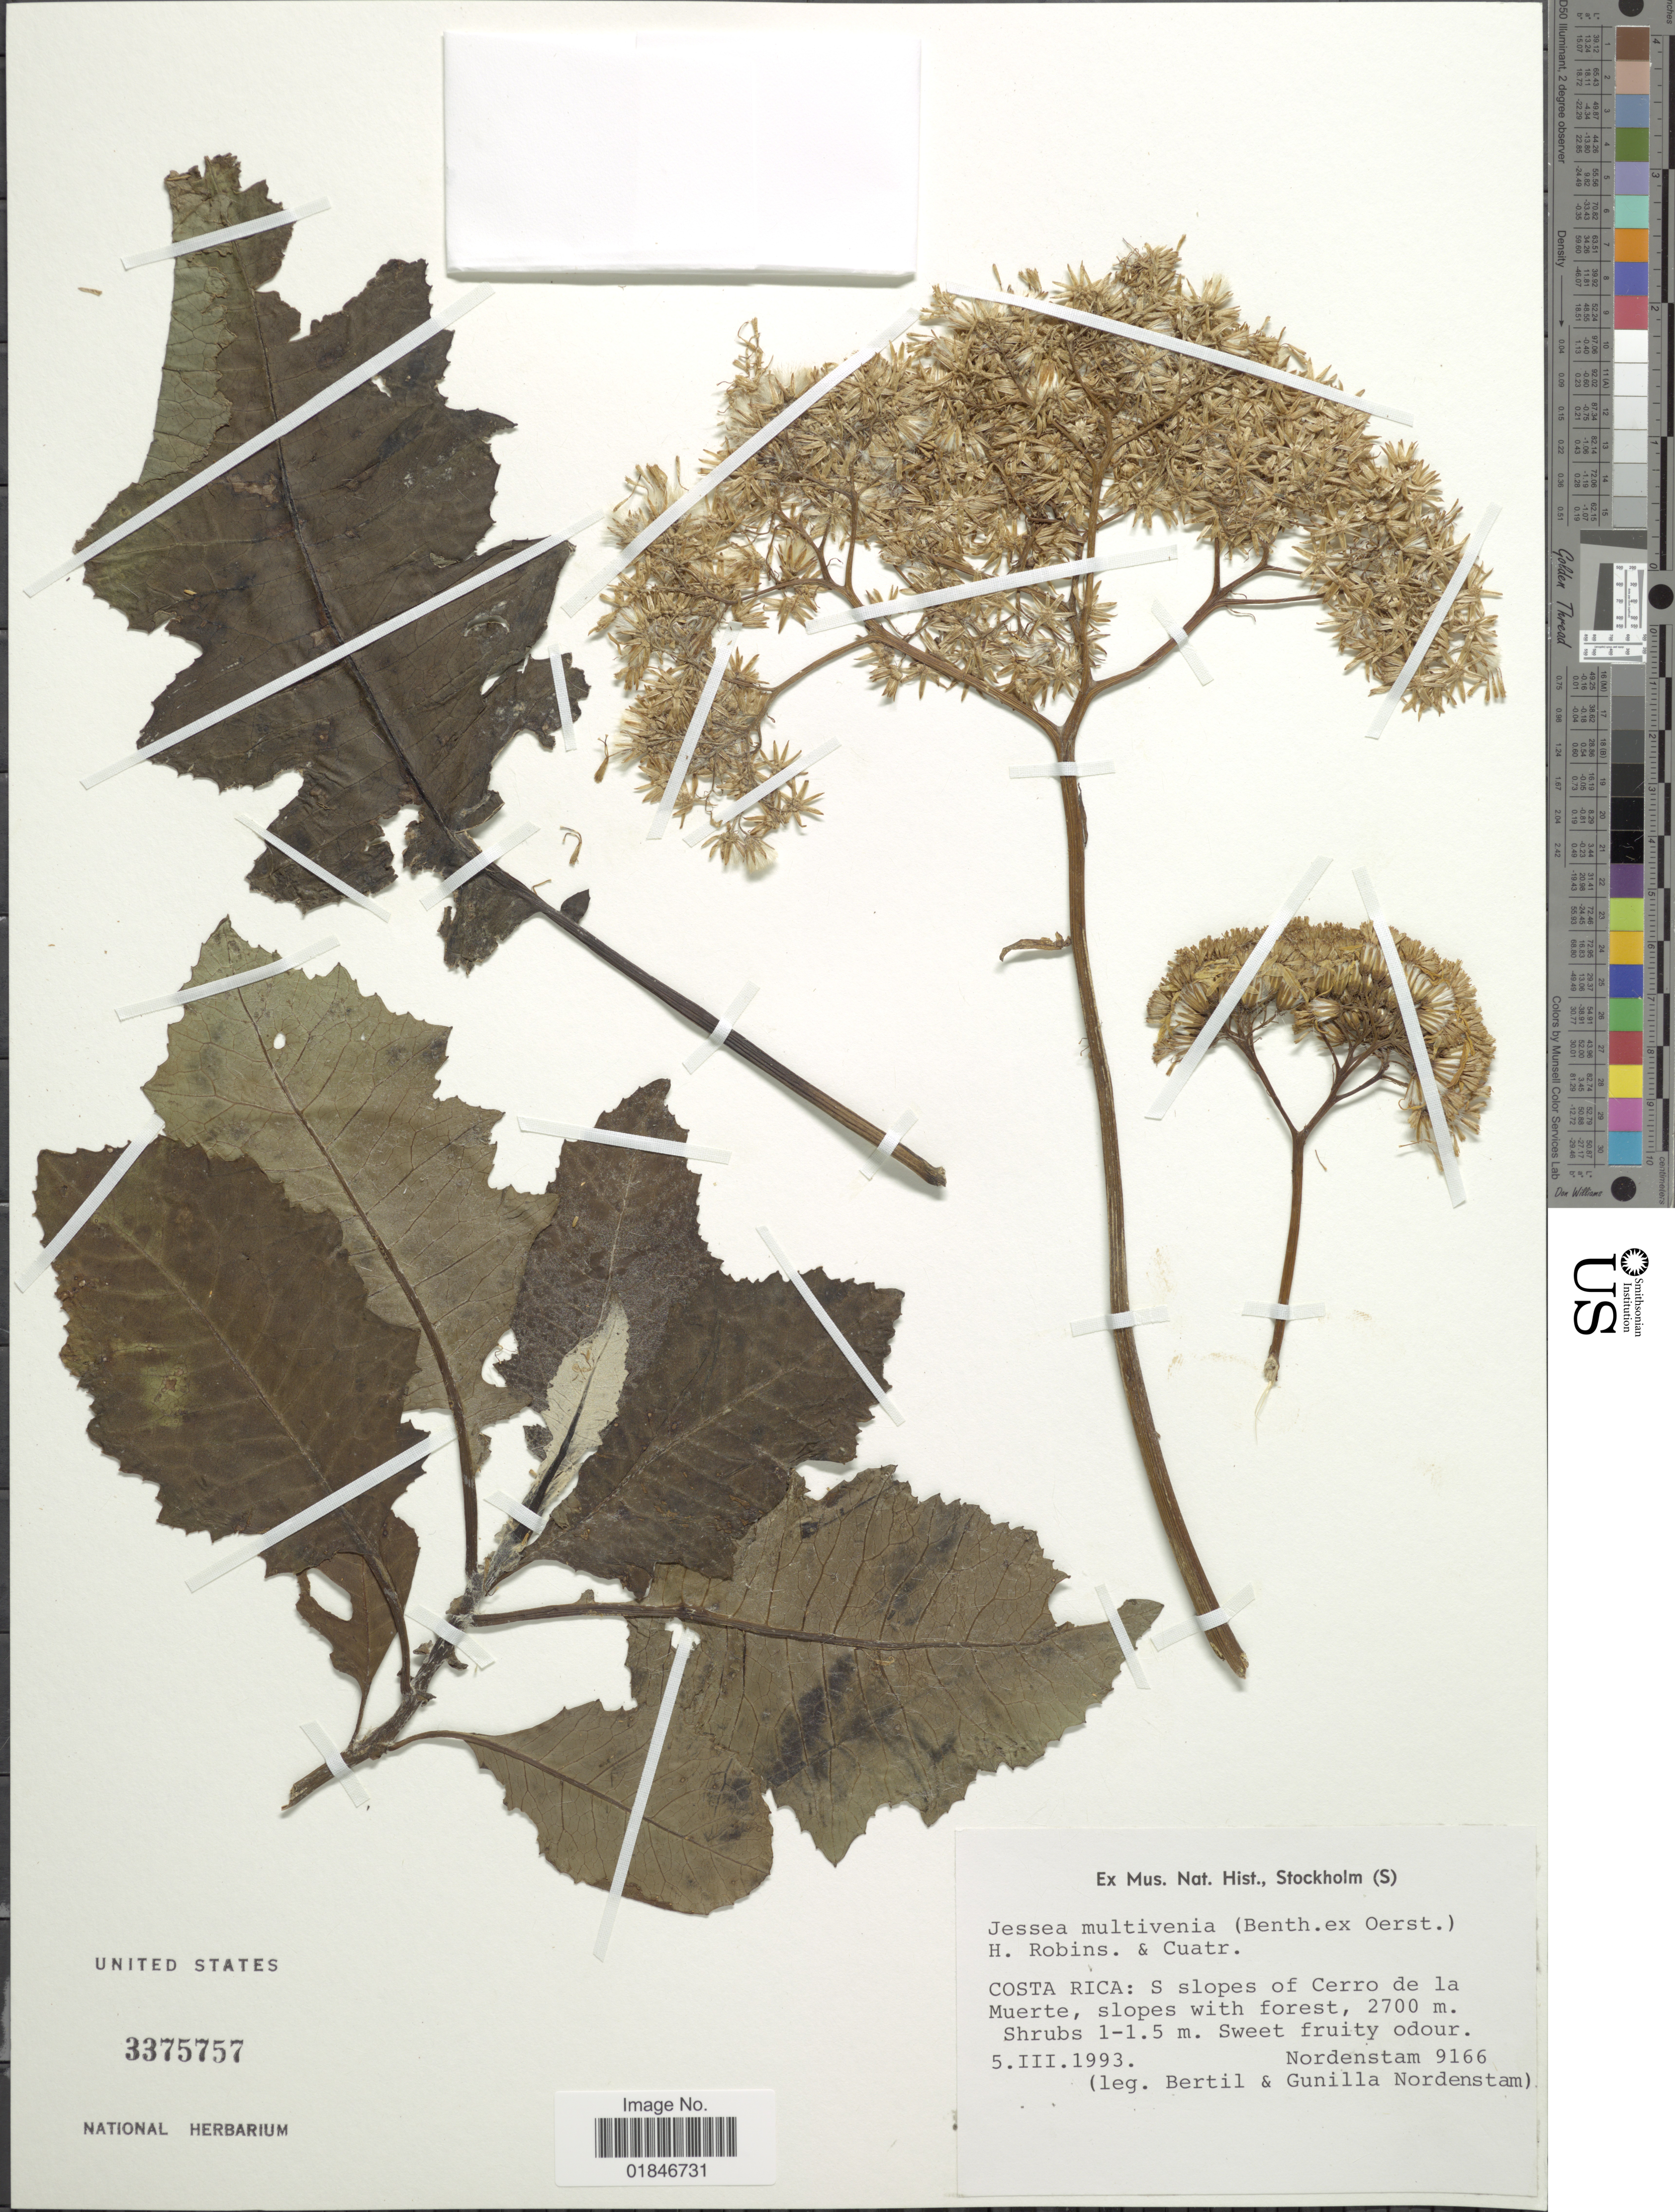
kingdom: Plantae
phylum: Tracheophyta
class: Magnoliopsida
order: Asterales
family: Asteraceae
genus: Jessea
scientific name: Jessea multivenia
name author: (Benth.) H. Rob. & Cuatrec.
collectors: B. Nordenstam & G. Nordenstam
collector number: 9166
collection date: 1993-03-05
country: Costa Rica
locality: Costa Rica: S slopes of Cerro de la Muerte, slopes with forest.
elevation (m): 2700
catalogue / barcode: US 3375757